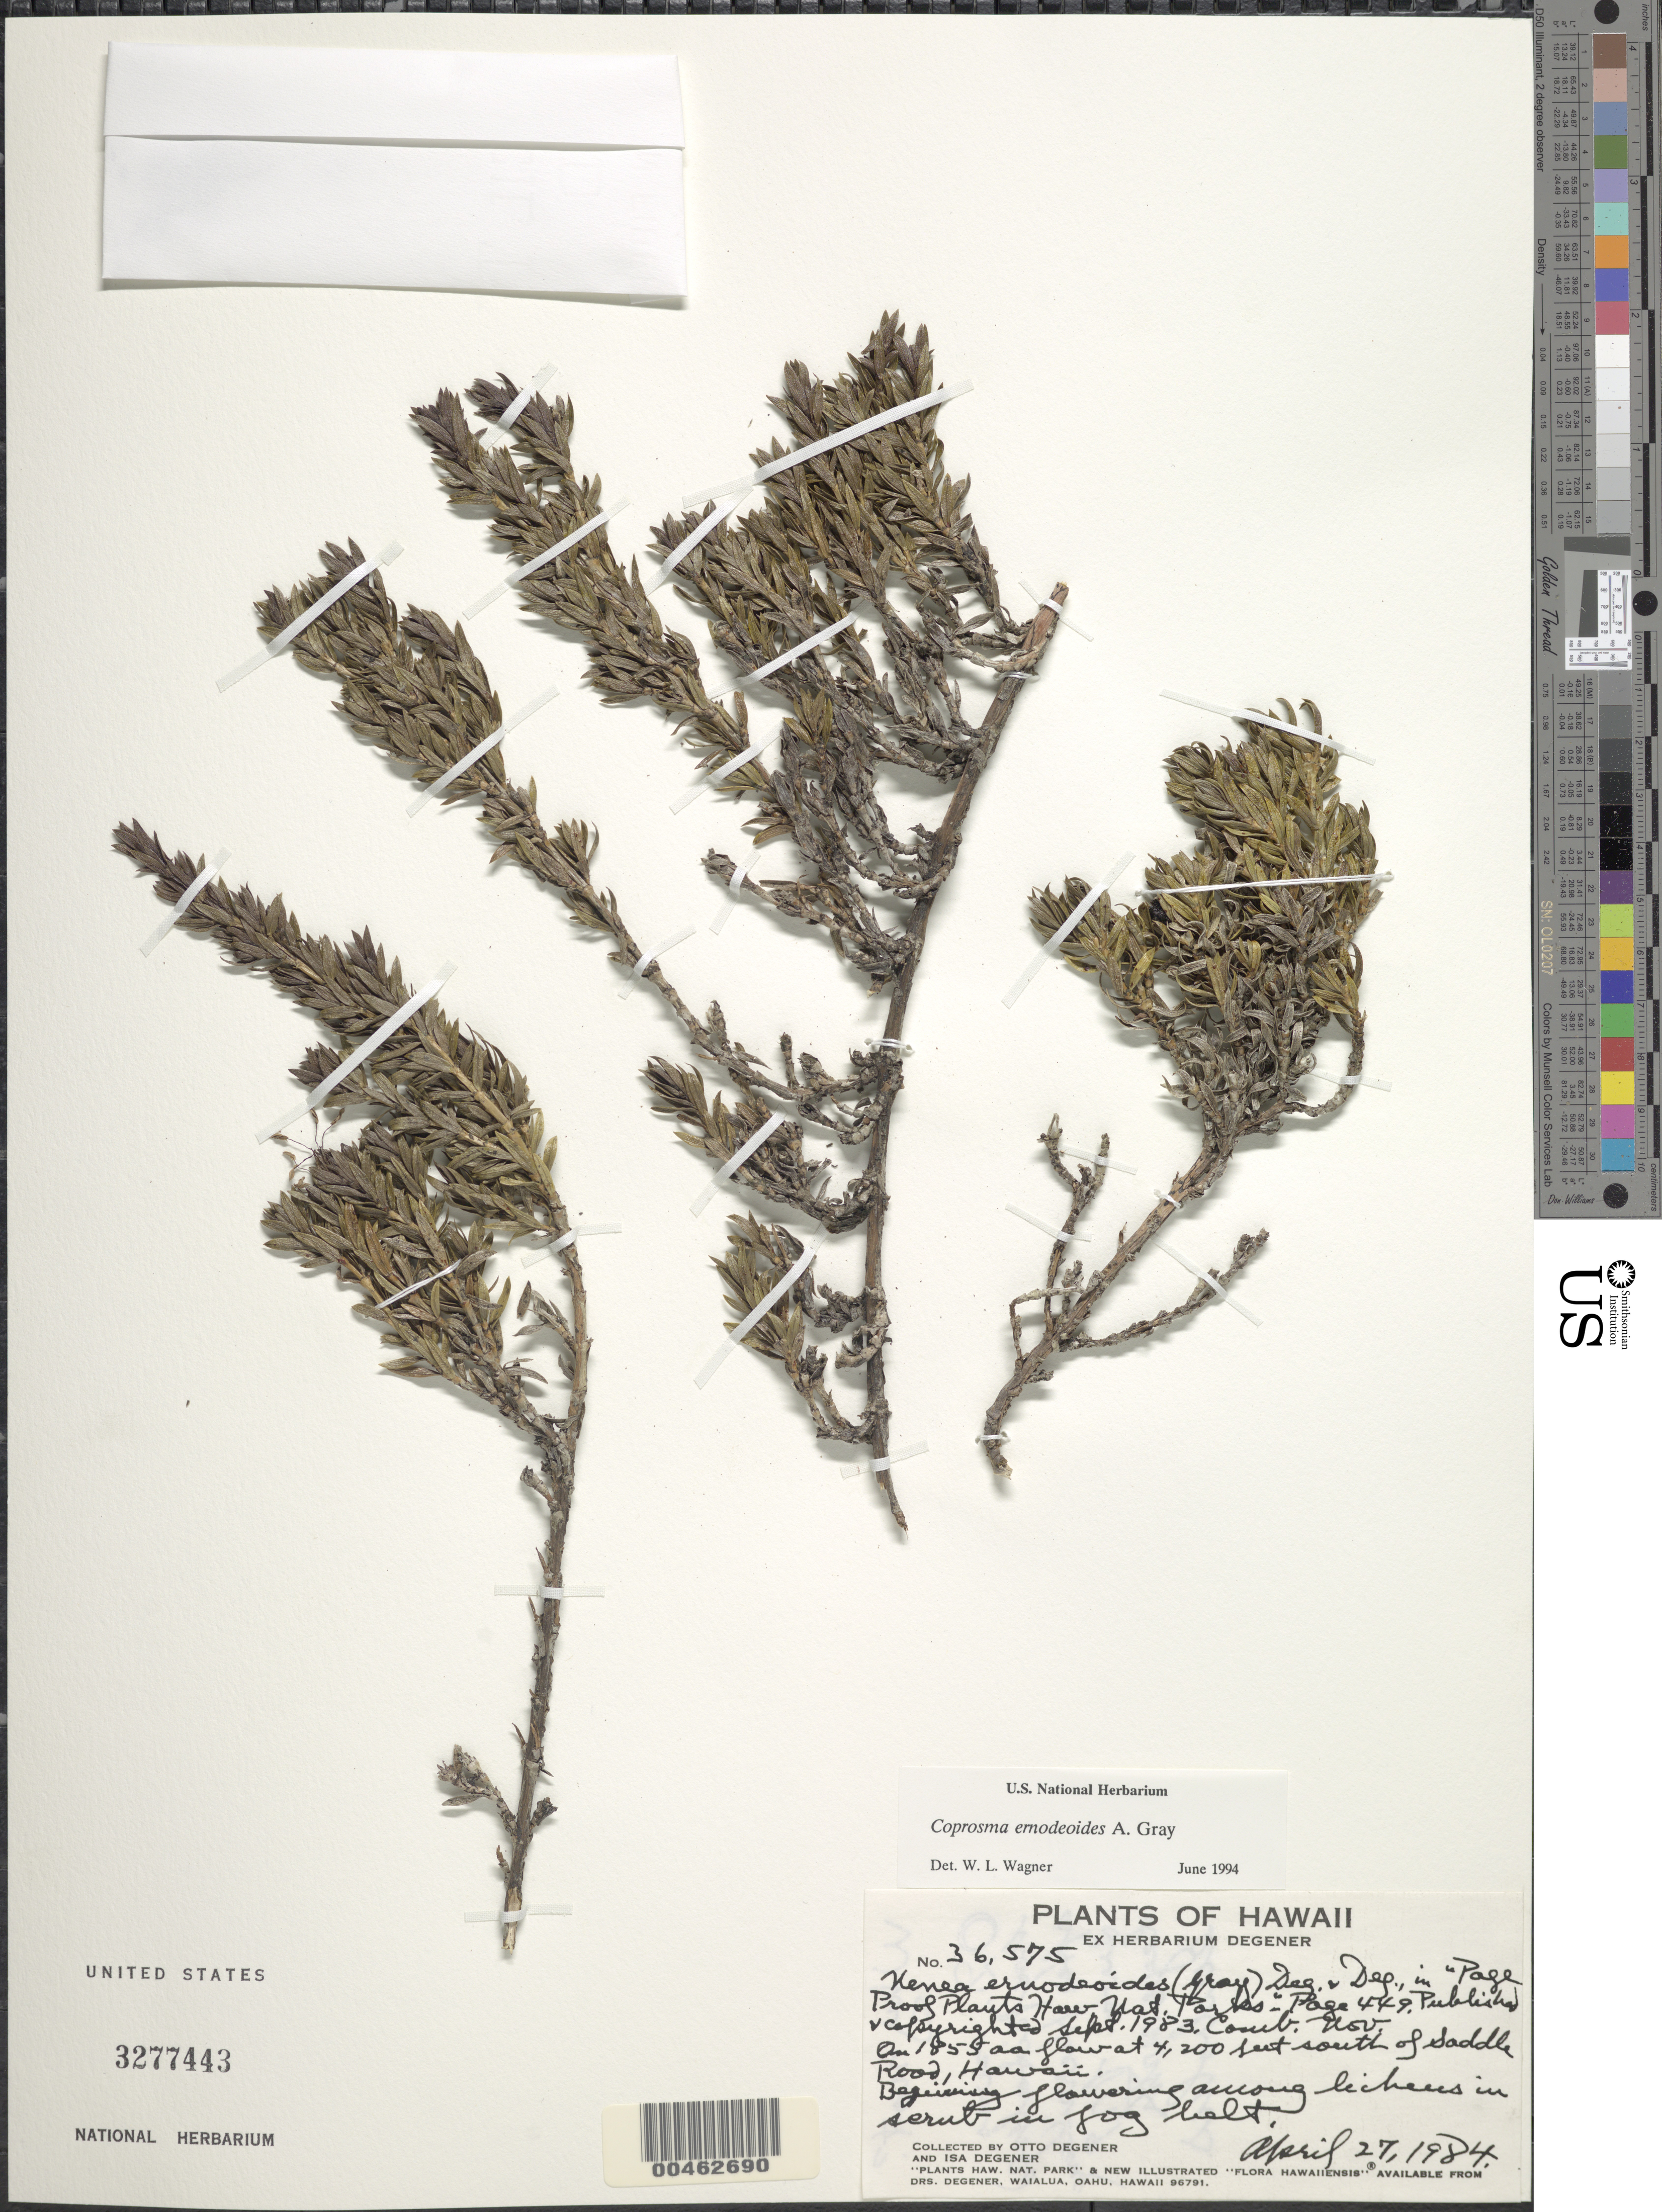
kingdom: Plantae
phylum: Tracheophyta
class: Magnoliopsida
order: Gentianales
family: Rubiaceae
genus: Coprosma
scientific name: Coprosma ernodeoides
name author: A. Gray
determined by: Wagner, W. L., (BOT), Smithsonian Institution - National Museum of Natural History (UNITED STATES)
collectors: O. Degener & I. Degener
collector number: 36575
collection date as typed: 27 Apr 1984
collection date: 1984-04-27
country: United States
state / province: Hawaii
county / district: Hawaii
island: Hawaii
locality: On 1855 aa flow S of Saddle Road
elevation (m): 1280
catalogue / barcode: US 3277443